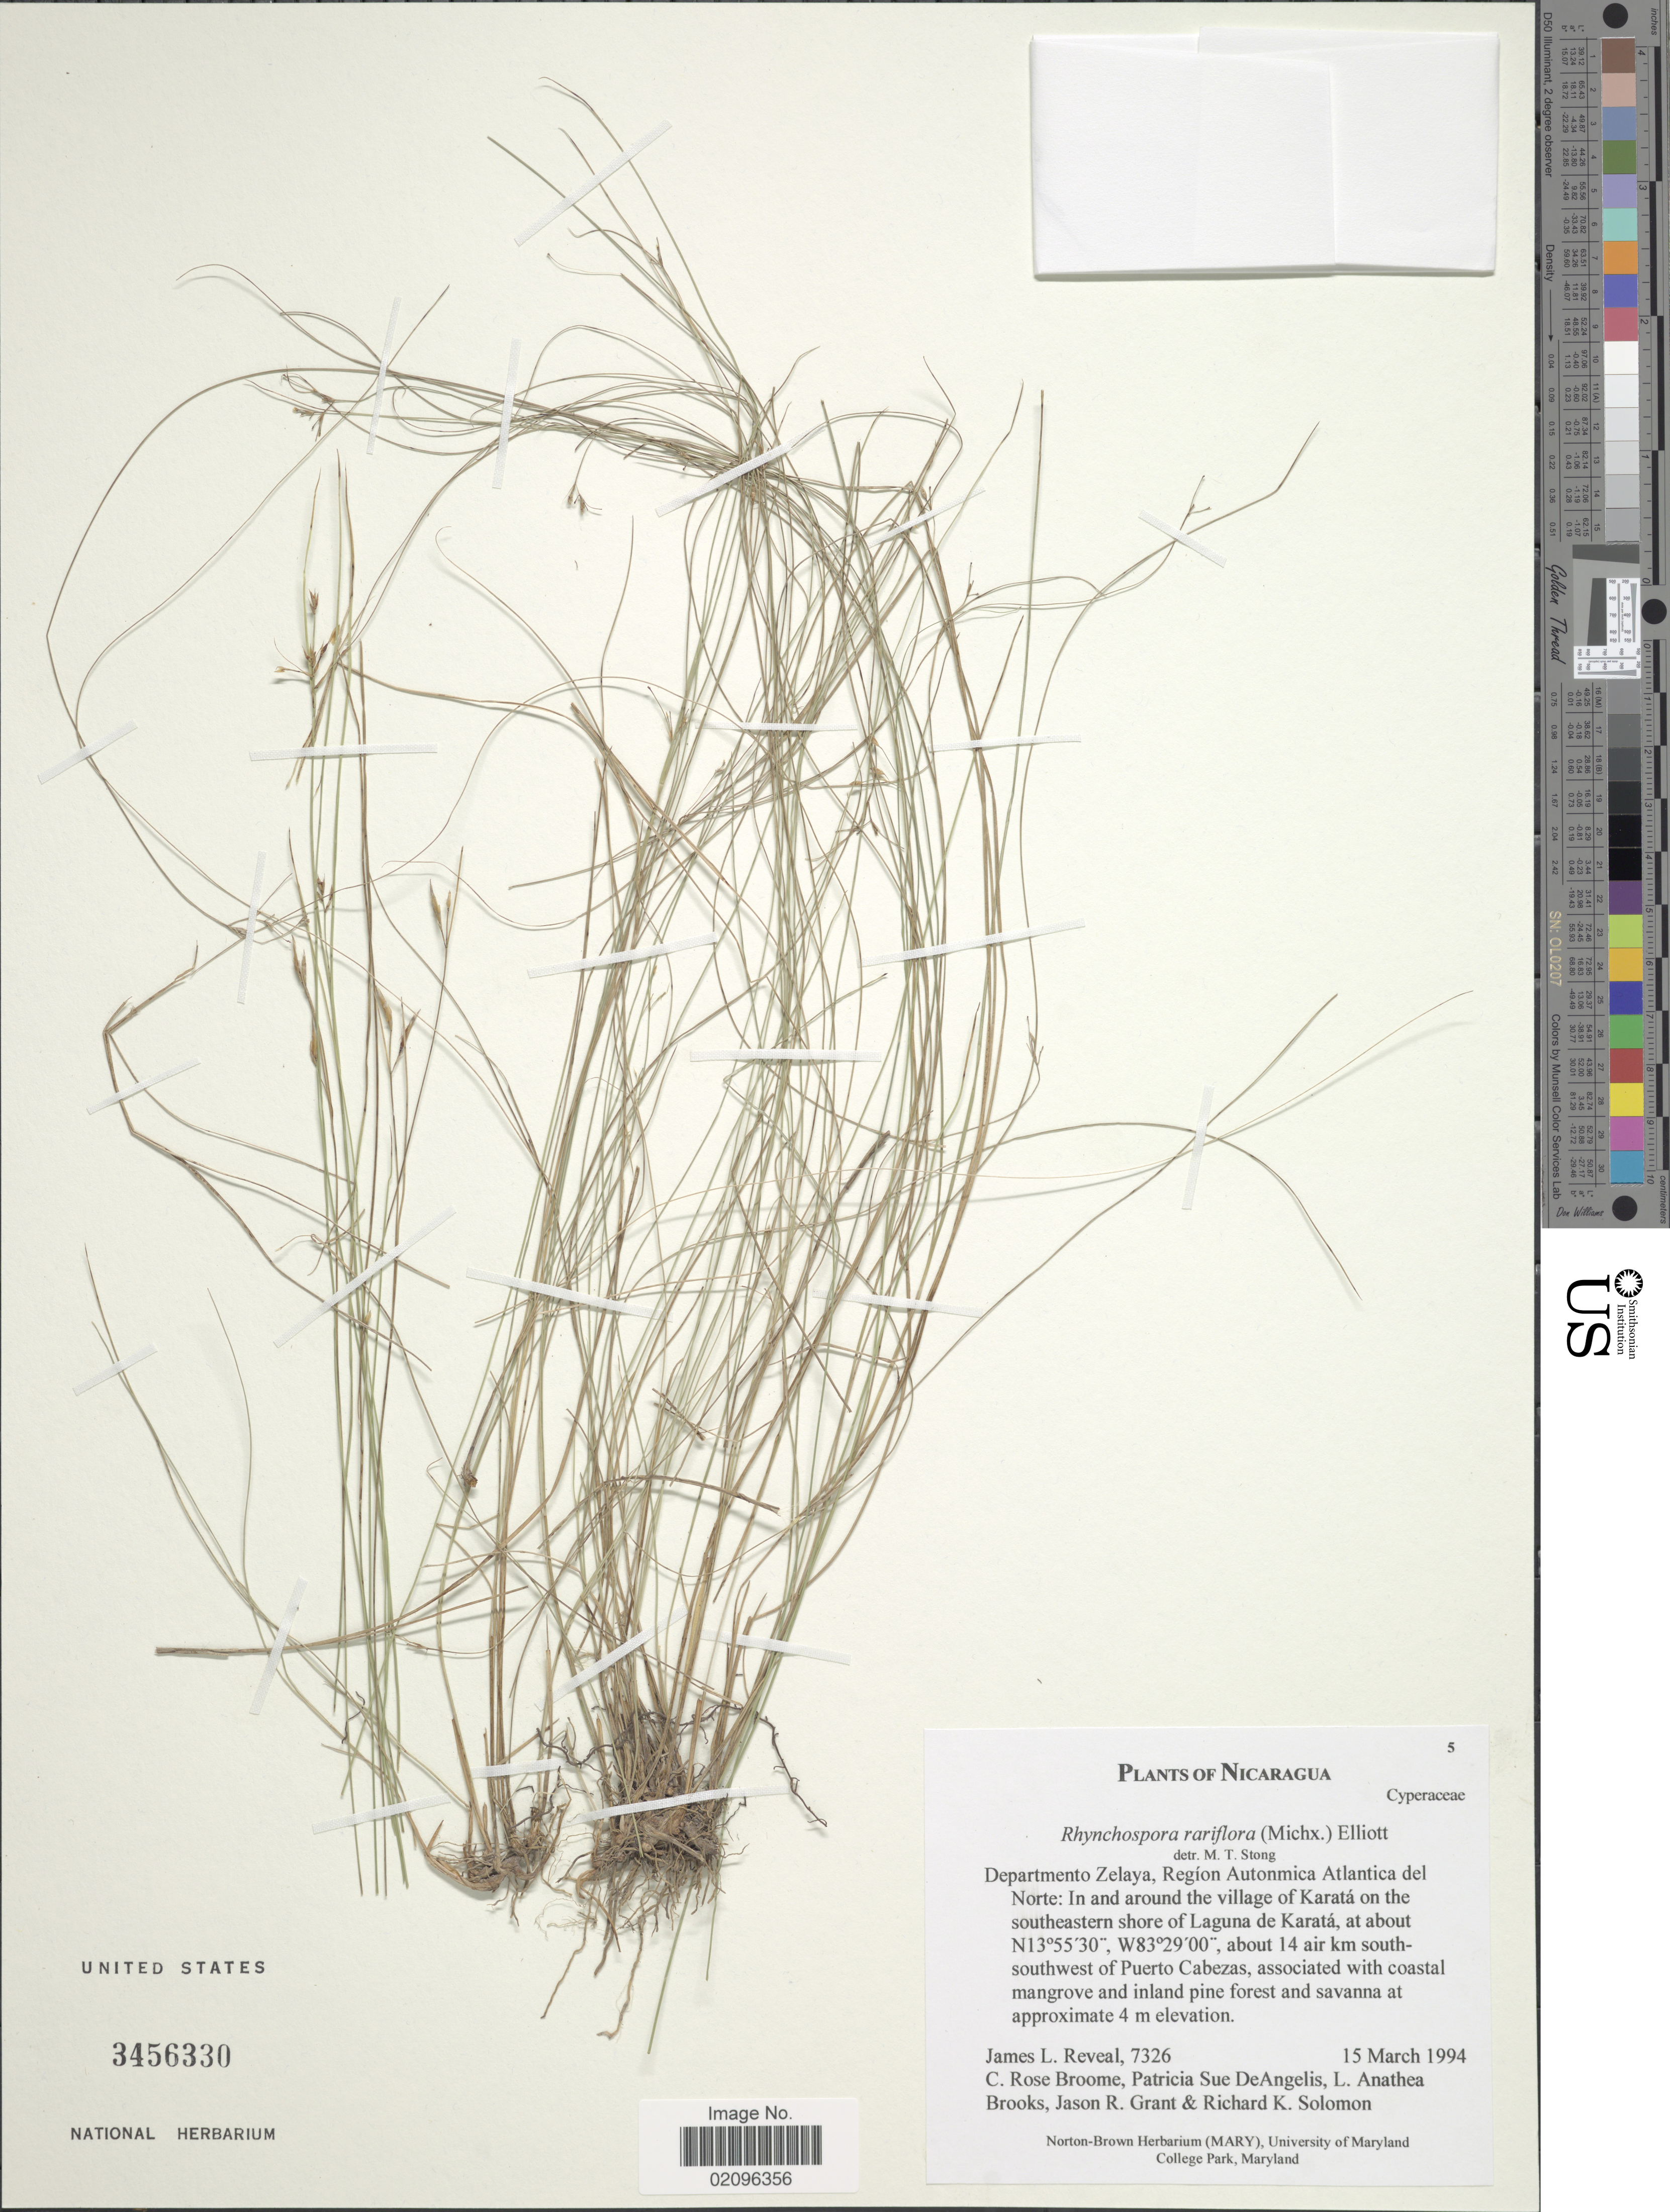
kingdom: Plantae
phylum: Tracheophyta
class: Liliopsida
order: Poales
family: Cyperaceae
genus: Rhynchospora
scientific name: Rhynchospora rariflora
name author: (Michx.) Elliott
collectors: C. R. Broome, P. DeAngelis, L. Brooks, J. R. Grant & Solomon, R. K.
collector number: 7326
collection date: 1994-03-15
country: Nicaragua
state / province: Atlantico Norte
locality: Departamento Zelaya, Region Autonmico Atlantica del Norte: In and around the village of Karata on the southeastern shore of Laguna de Karata. about 14 air km south-southwest of Puerto Cabezas.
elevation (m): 4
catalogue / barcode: US 3456330